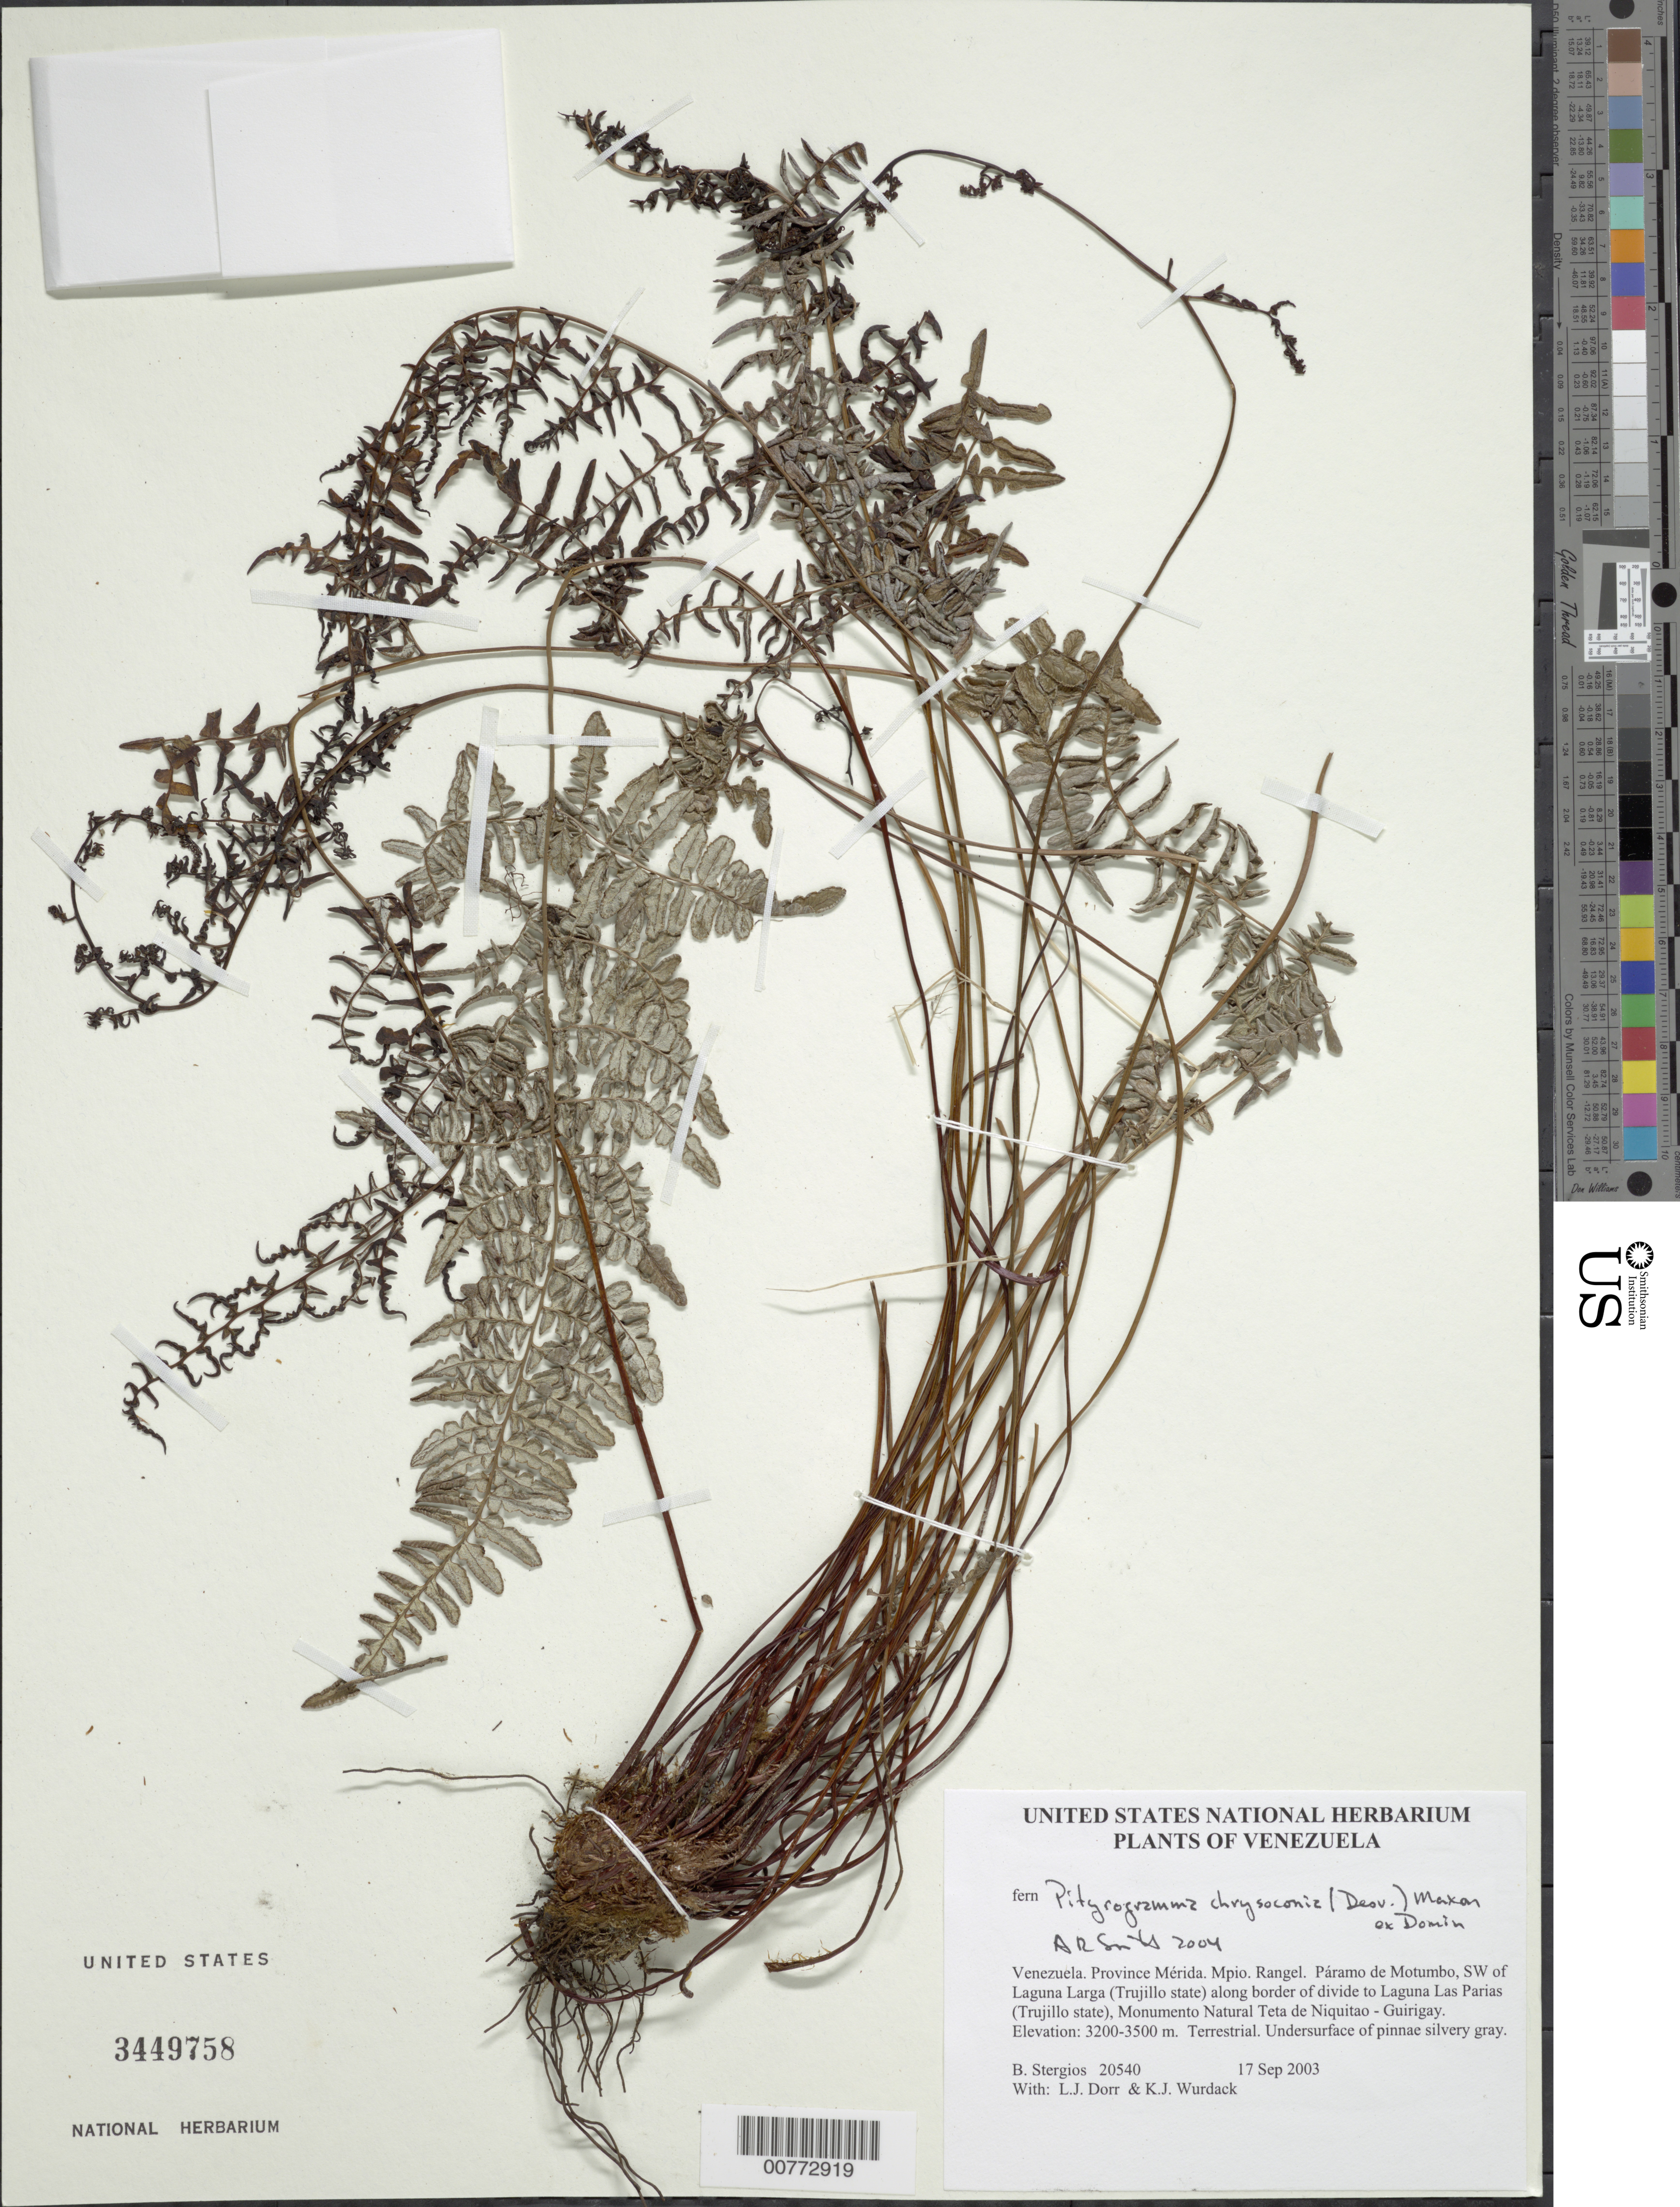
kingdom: Plantae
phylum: Tracheophyta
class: Polypodiopsida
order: Polypodiales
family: Pteridaceae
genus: Pityrogramma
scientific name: Pityrogramma chrysoconia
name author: (Desv.) Maxon ex Domin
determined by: Smith, Alan R., (UC)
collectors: B. G. Stergios, L. J. Dorr & K. Wurdack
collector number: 20540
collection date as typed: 17 Sep 2003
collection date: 2003-09-17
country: Venezuela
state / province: Mérida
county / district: Rangel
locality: Páramo de Motumbo, NW of Laguna Larga (Trujillo state), Monumento Natural Teta de Niquitao - Guirigay.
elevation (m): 3200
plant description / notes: PORT, UC, US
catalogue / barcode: US 3449758